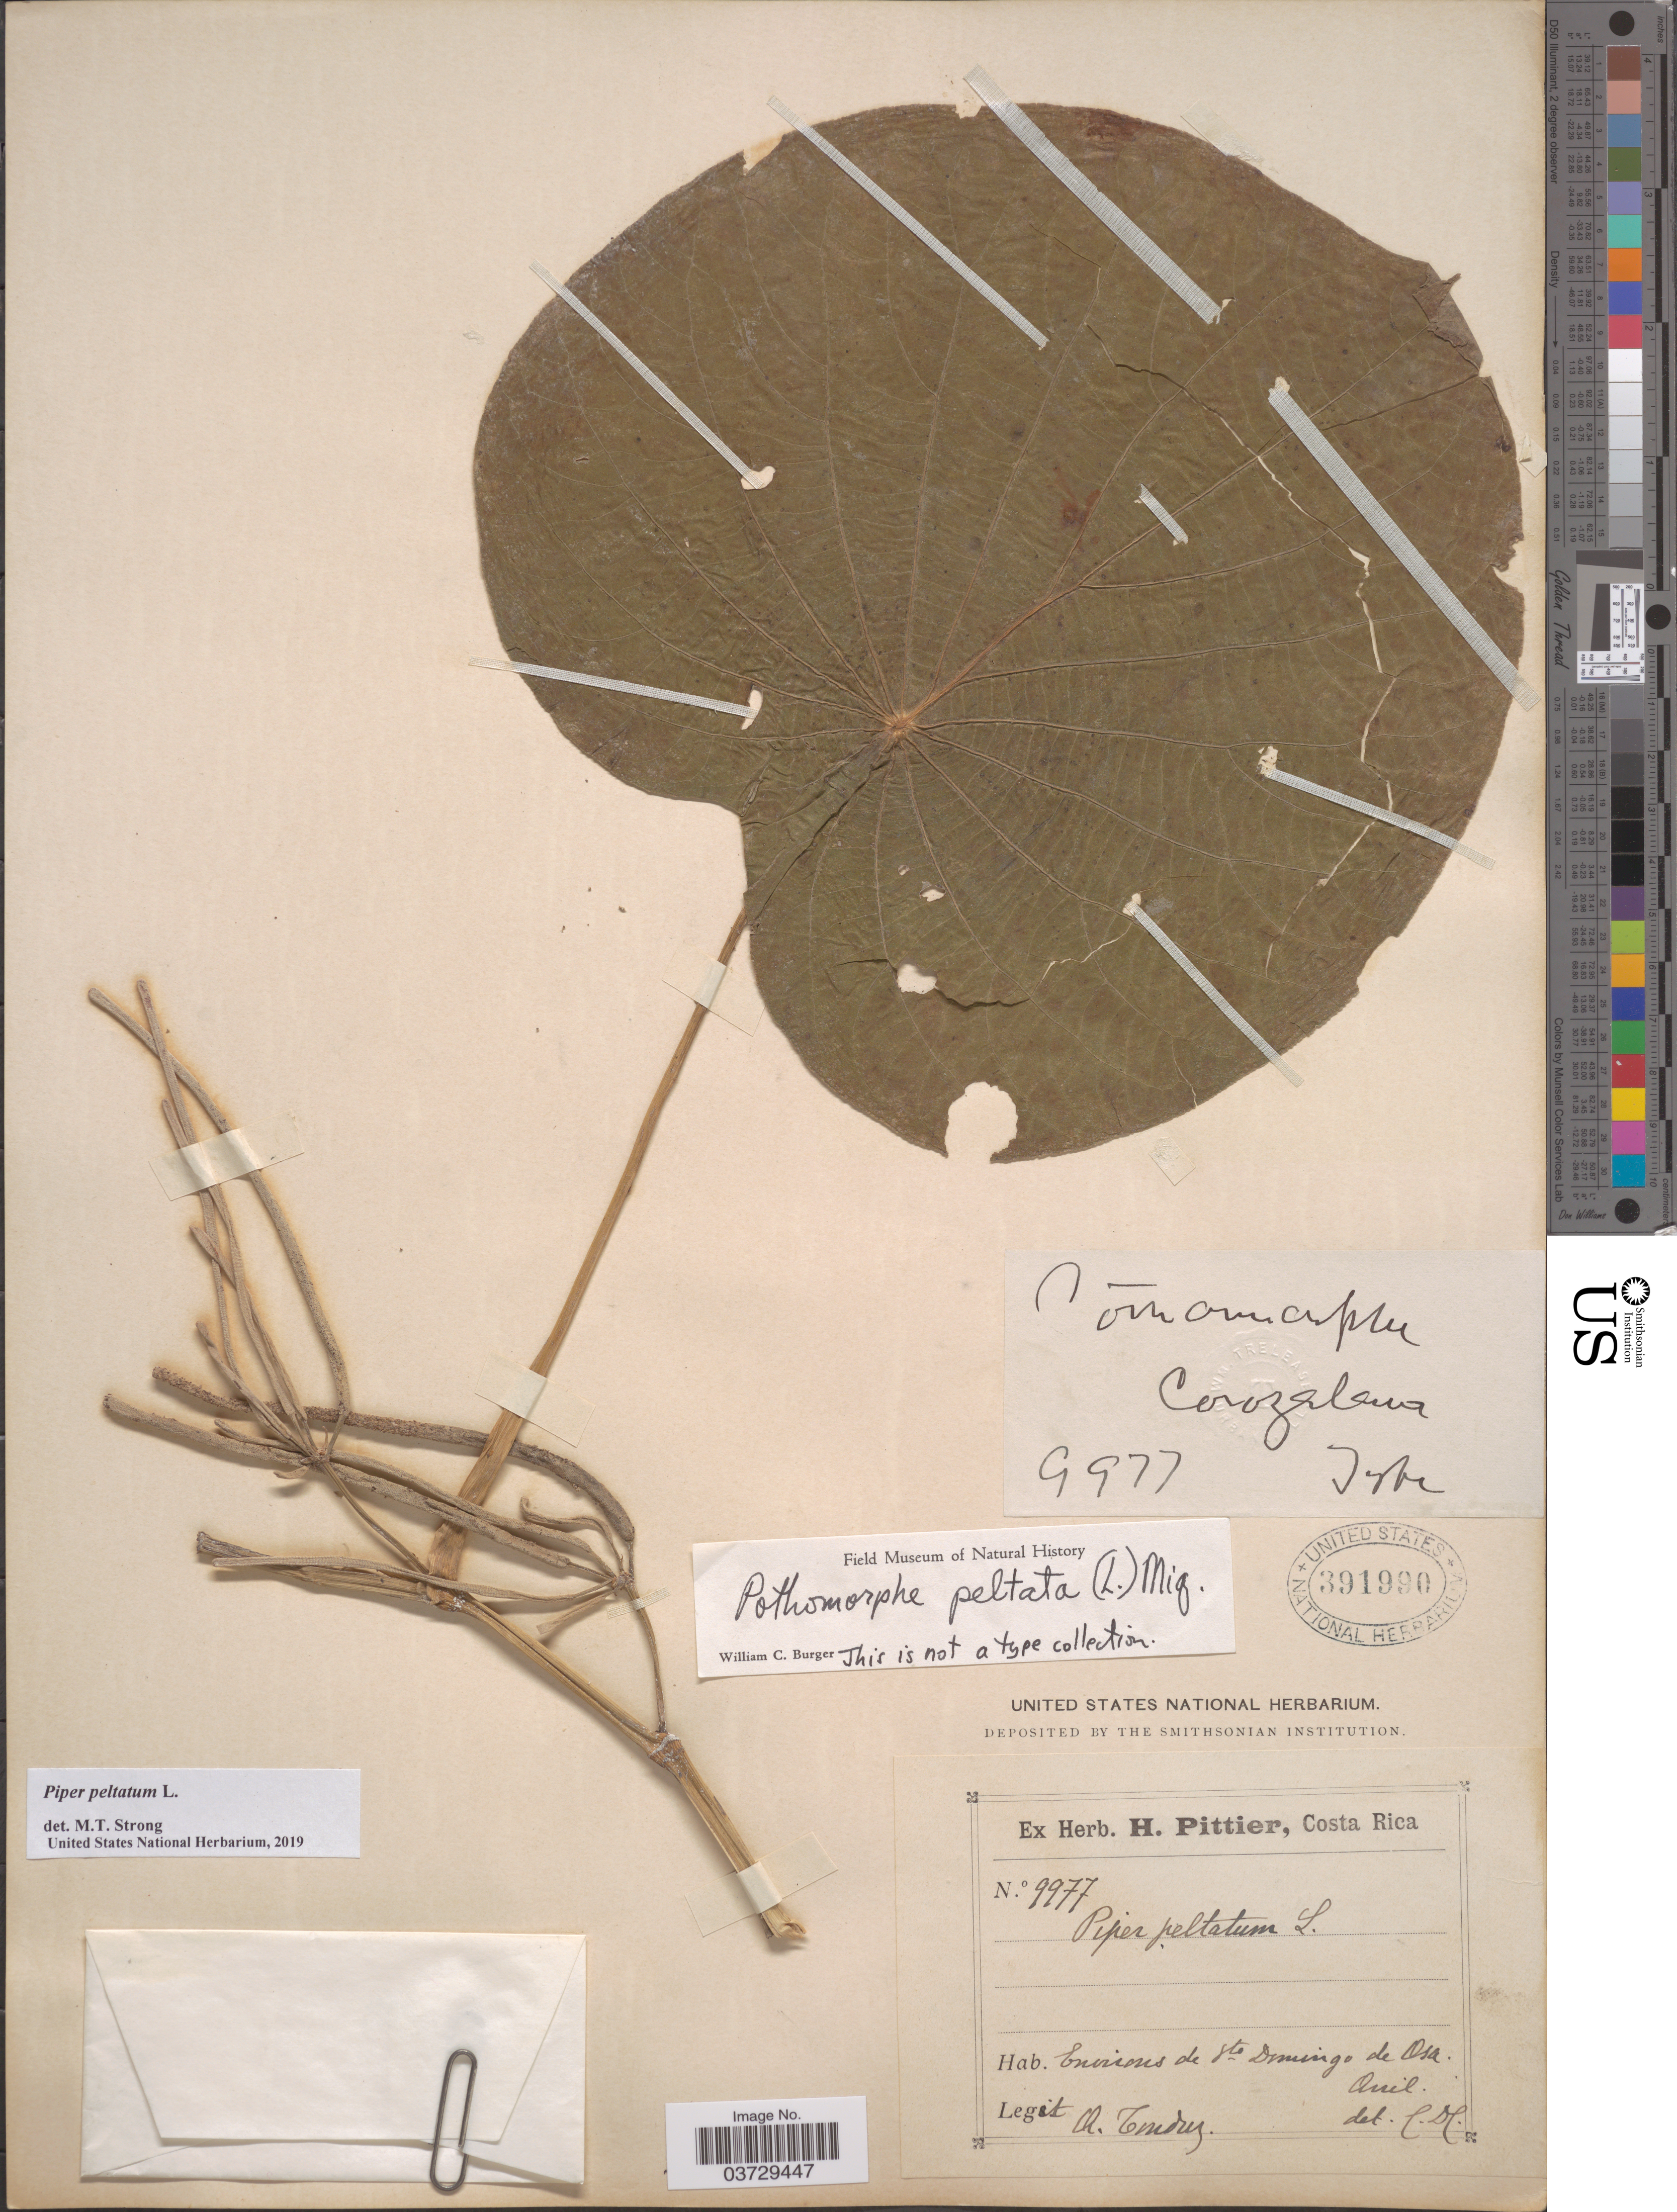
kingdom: Plantae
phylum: Tracheophyta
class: Magnoliopsida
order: Piperales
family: Piperaceae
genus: Piper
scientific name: Piper peltatum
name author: L.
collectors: A. Tonduz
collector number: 9977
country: Costa Rica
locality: Environs de Sto. Domingo de Osa. Quil.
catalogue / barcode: US 391990